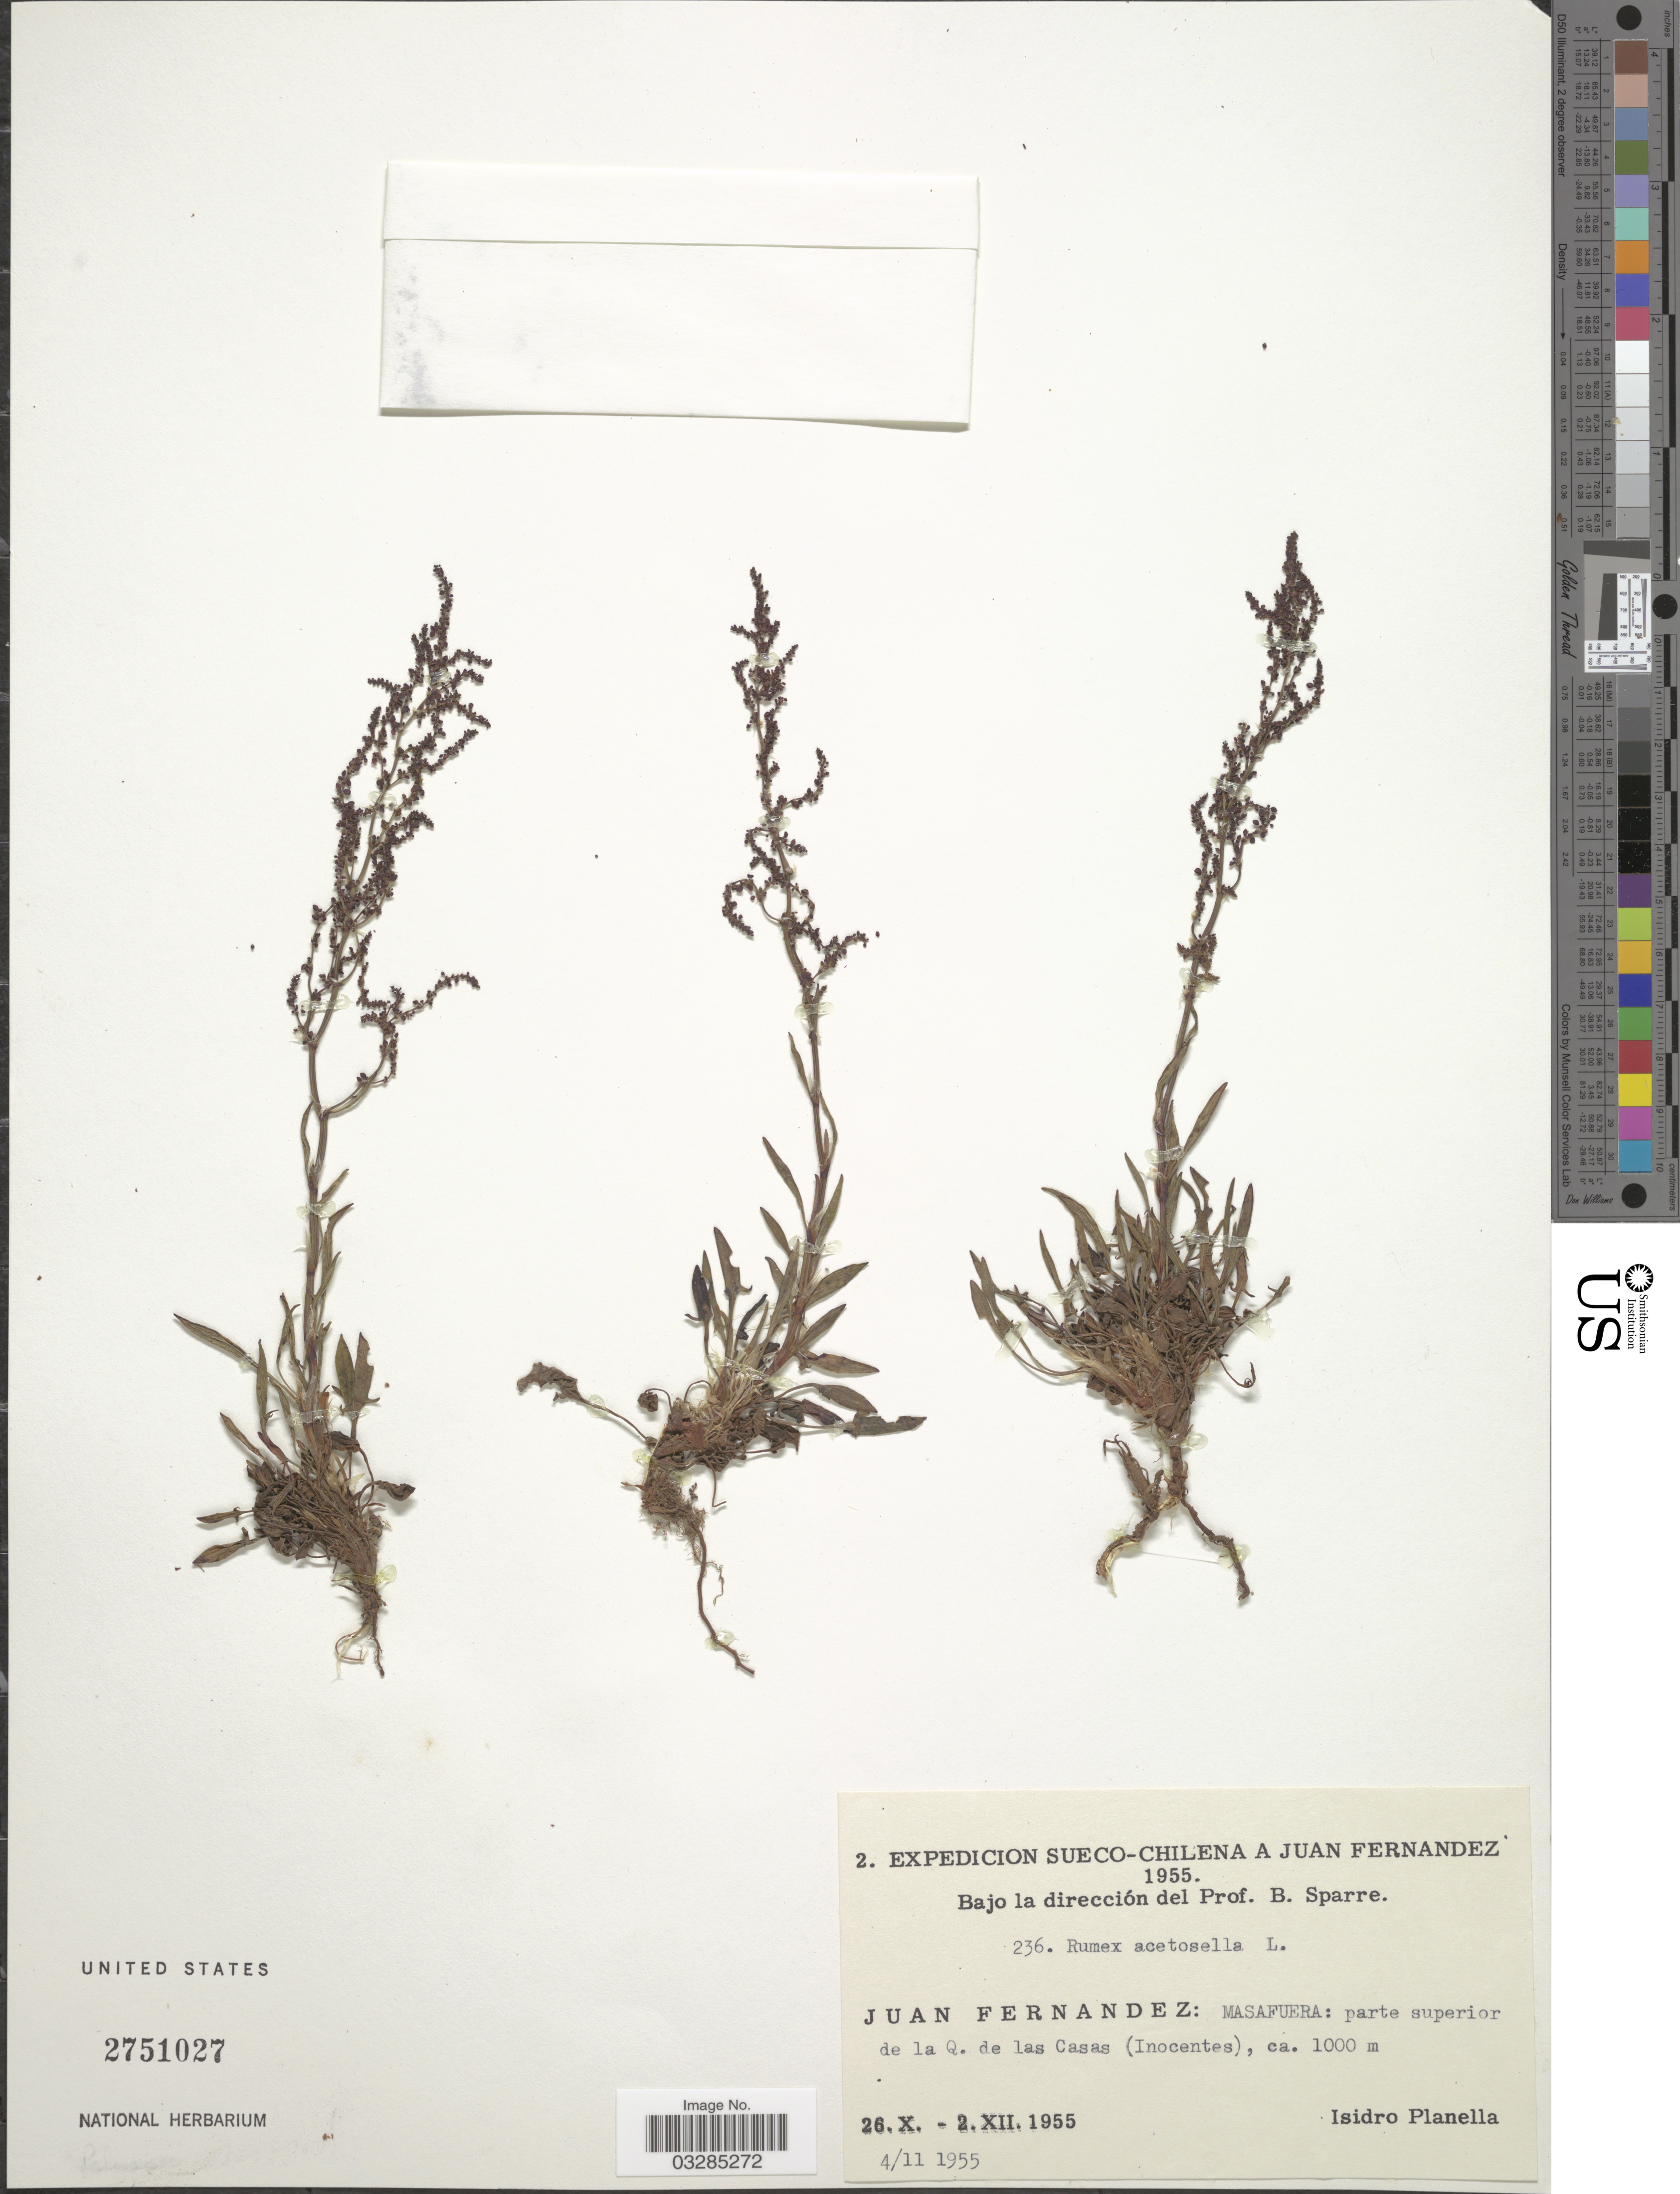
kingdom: Plantae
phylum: Tracheophyta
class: Magnoliopsida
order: Caryophyllales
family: Polygonaceae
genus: Rumex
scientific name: Rumex acetosella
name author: L.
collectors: I. Planella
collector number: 236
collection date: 1955-11-04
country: Chile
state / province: Valparaíso (V)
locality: Juan Fernandez: Masafuera: parte superior de la Q. de las Casas (Inocentas).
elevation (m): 1000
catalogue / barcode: US 2751027